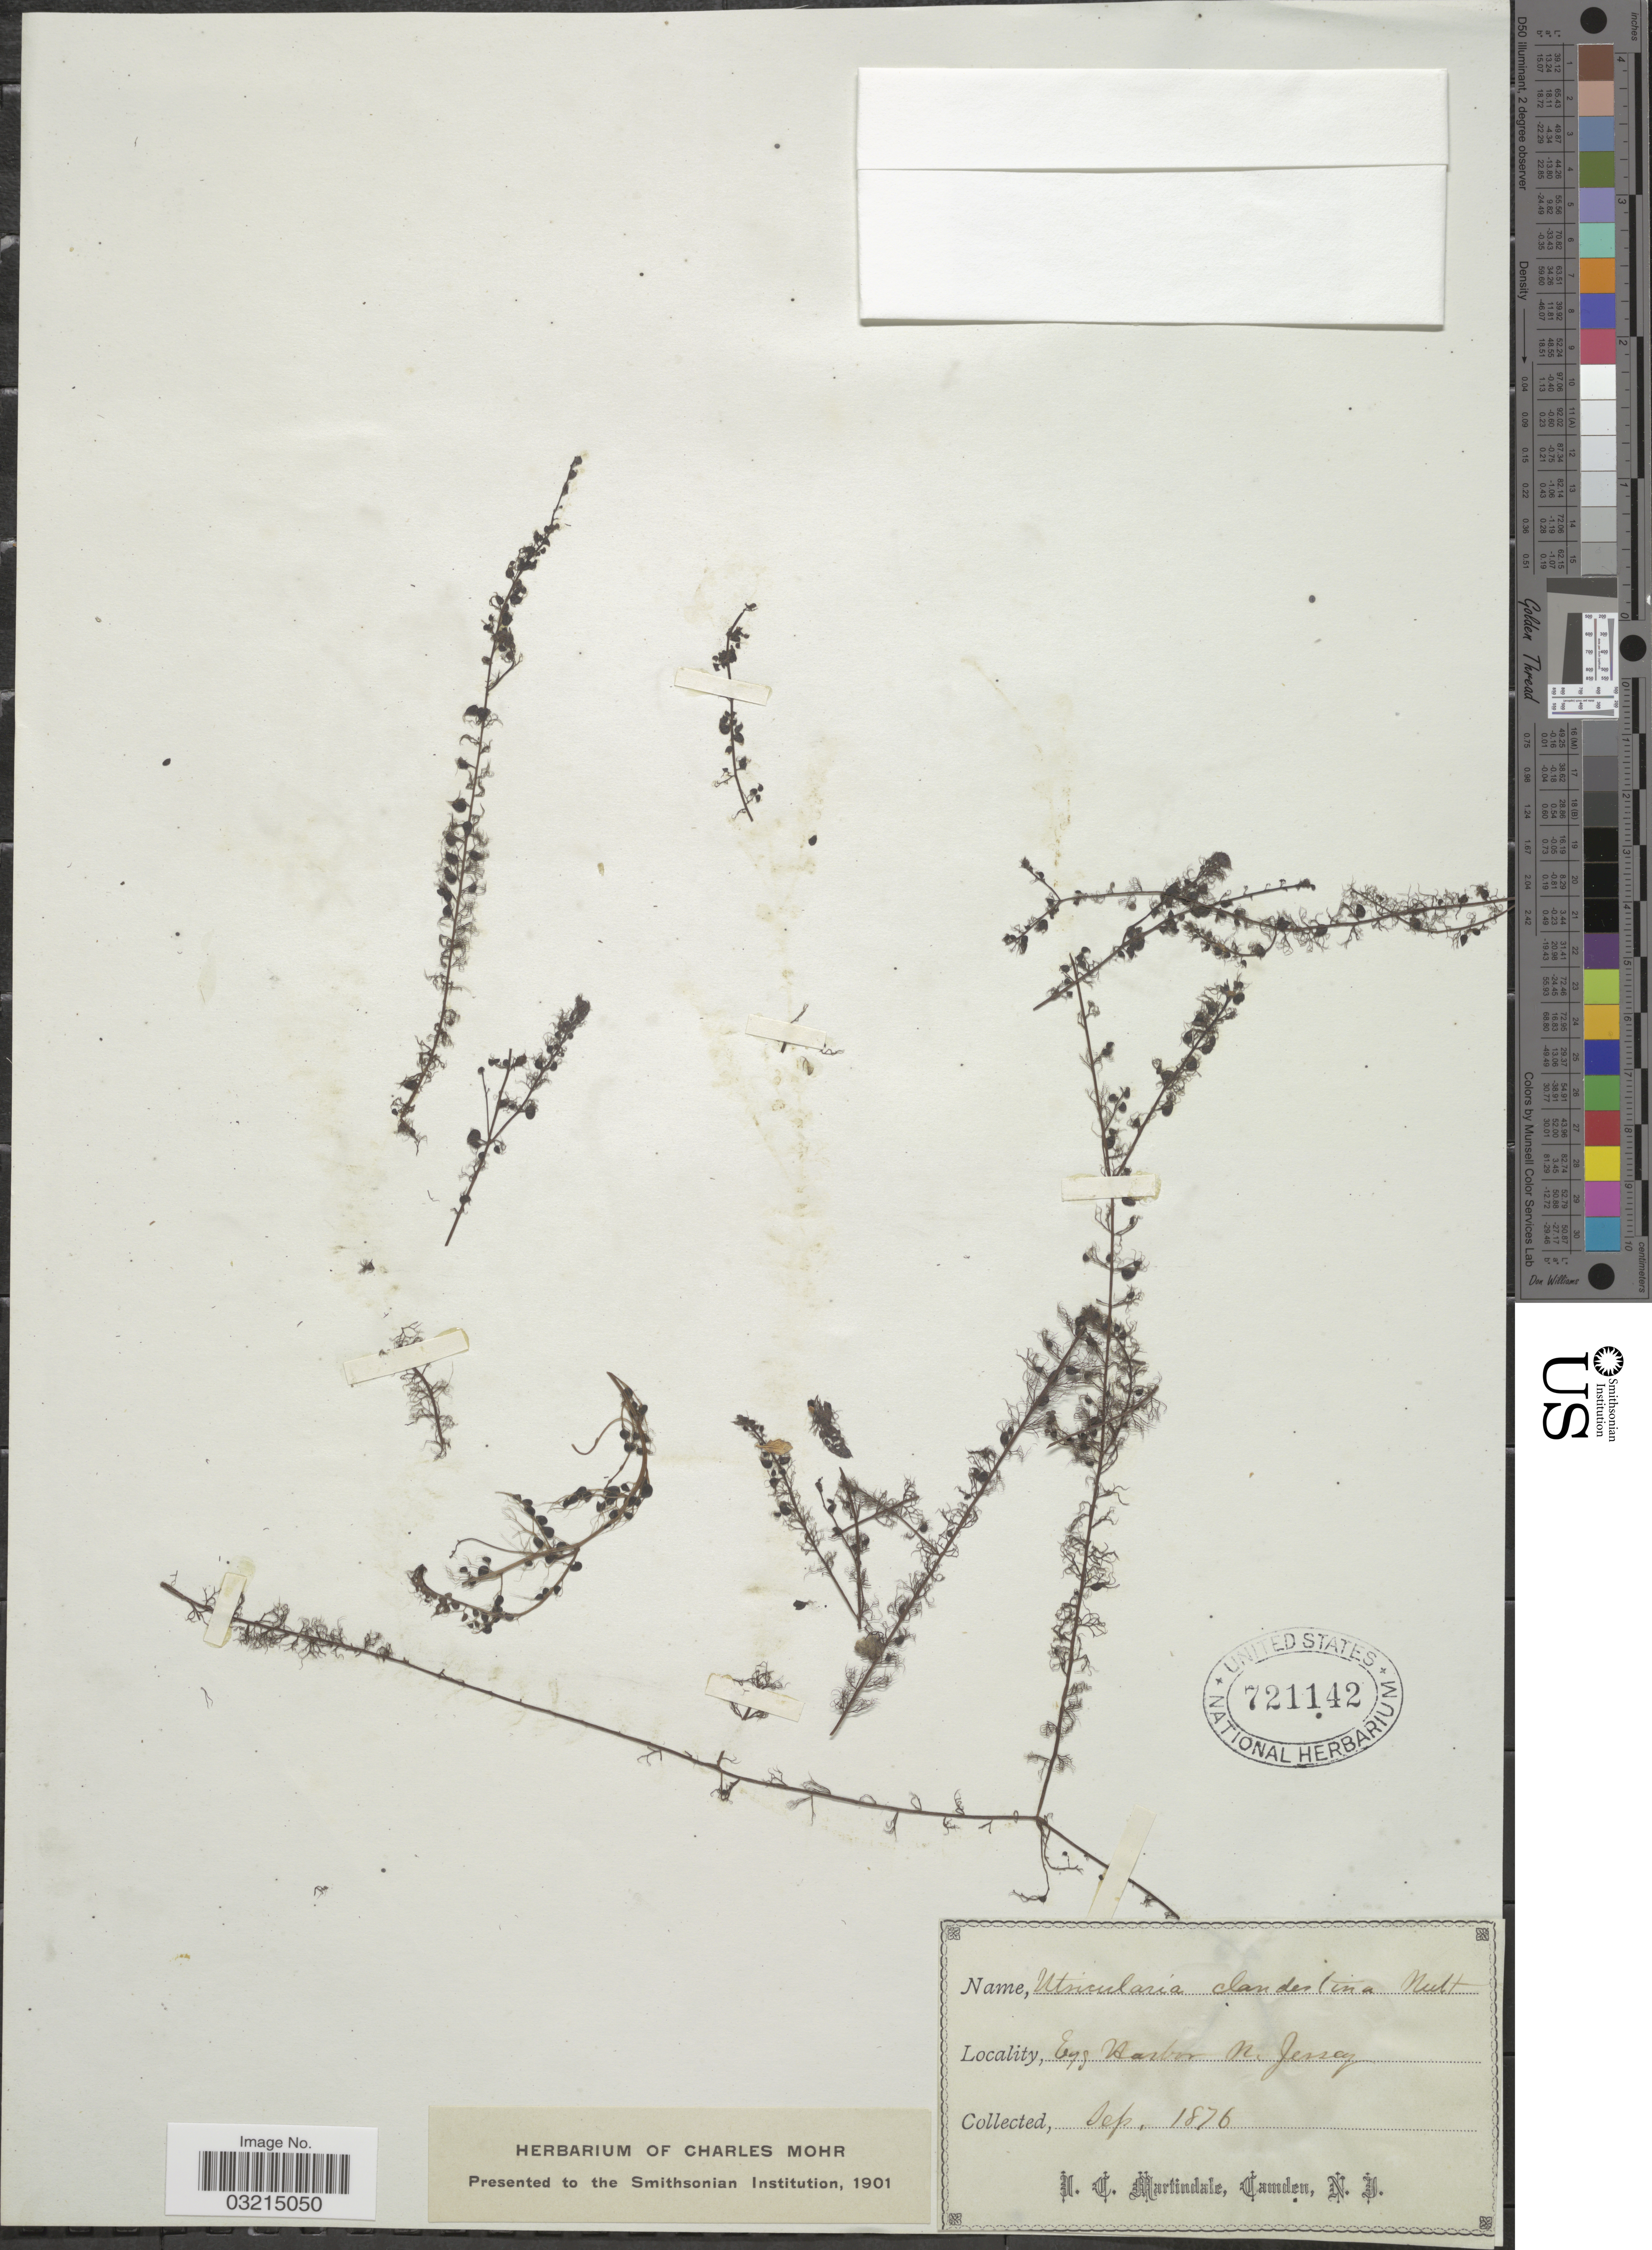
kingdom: Plantae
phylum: Tracheophyta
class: Magnoliopsida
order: Lamiales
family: Lentibulariaceae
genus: Utricularia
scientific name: Utricularia geminiscapa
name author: Benj.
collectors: I. C. Martindale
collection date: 1876-09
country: United States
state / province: New Jersey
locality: Egg Harbor.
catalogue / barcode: US 721142